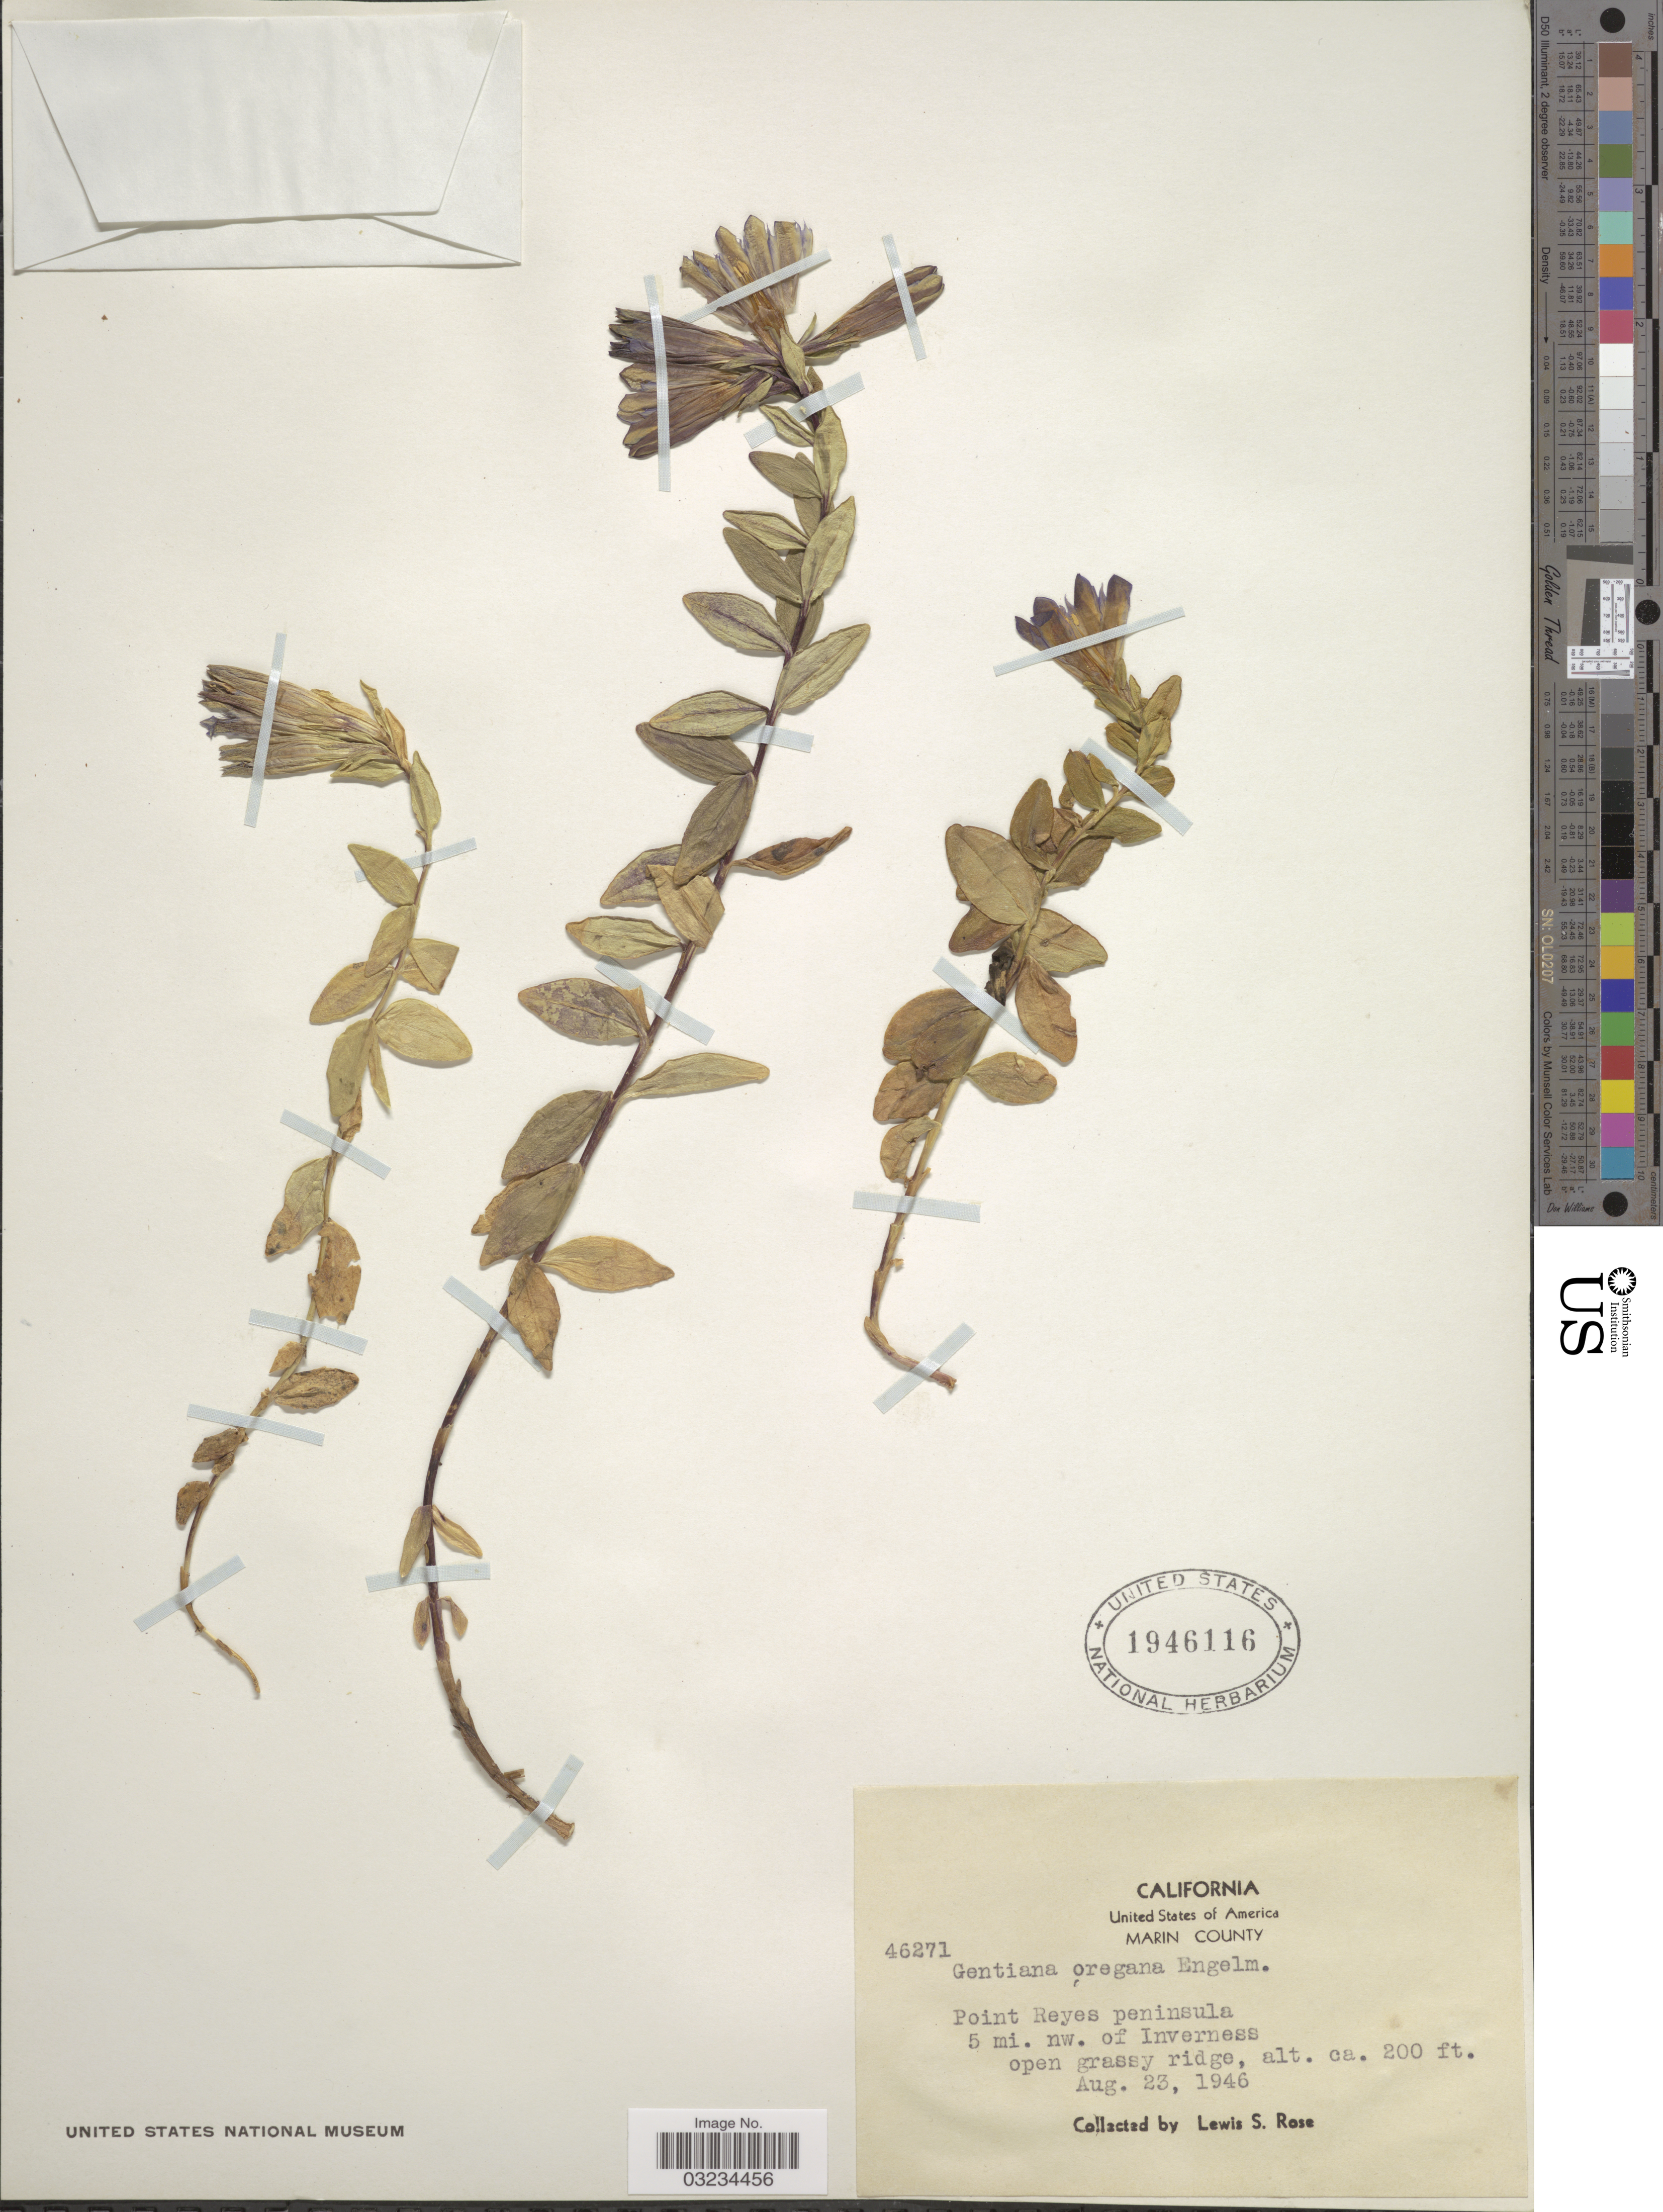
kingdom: Plantae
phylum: Tracheophyta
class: Magnoliopsida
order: Gentianales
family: Gentianaceae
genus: Gentiana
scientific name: Gentiana oregana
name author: Engelm. ex A. Gray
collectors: L. S. Rose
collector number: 46271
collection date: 1946-08-23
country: United States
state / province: California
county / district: Marin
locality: Marin County. Point Reyes peninsula. 5 mi. nw. of Inverness.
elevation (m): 61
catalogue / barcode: US 1946116